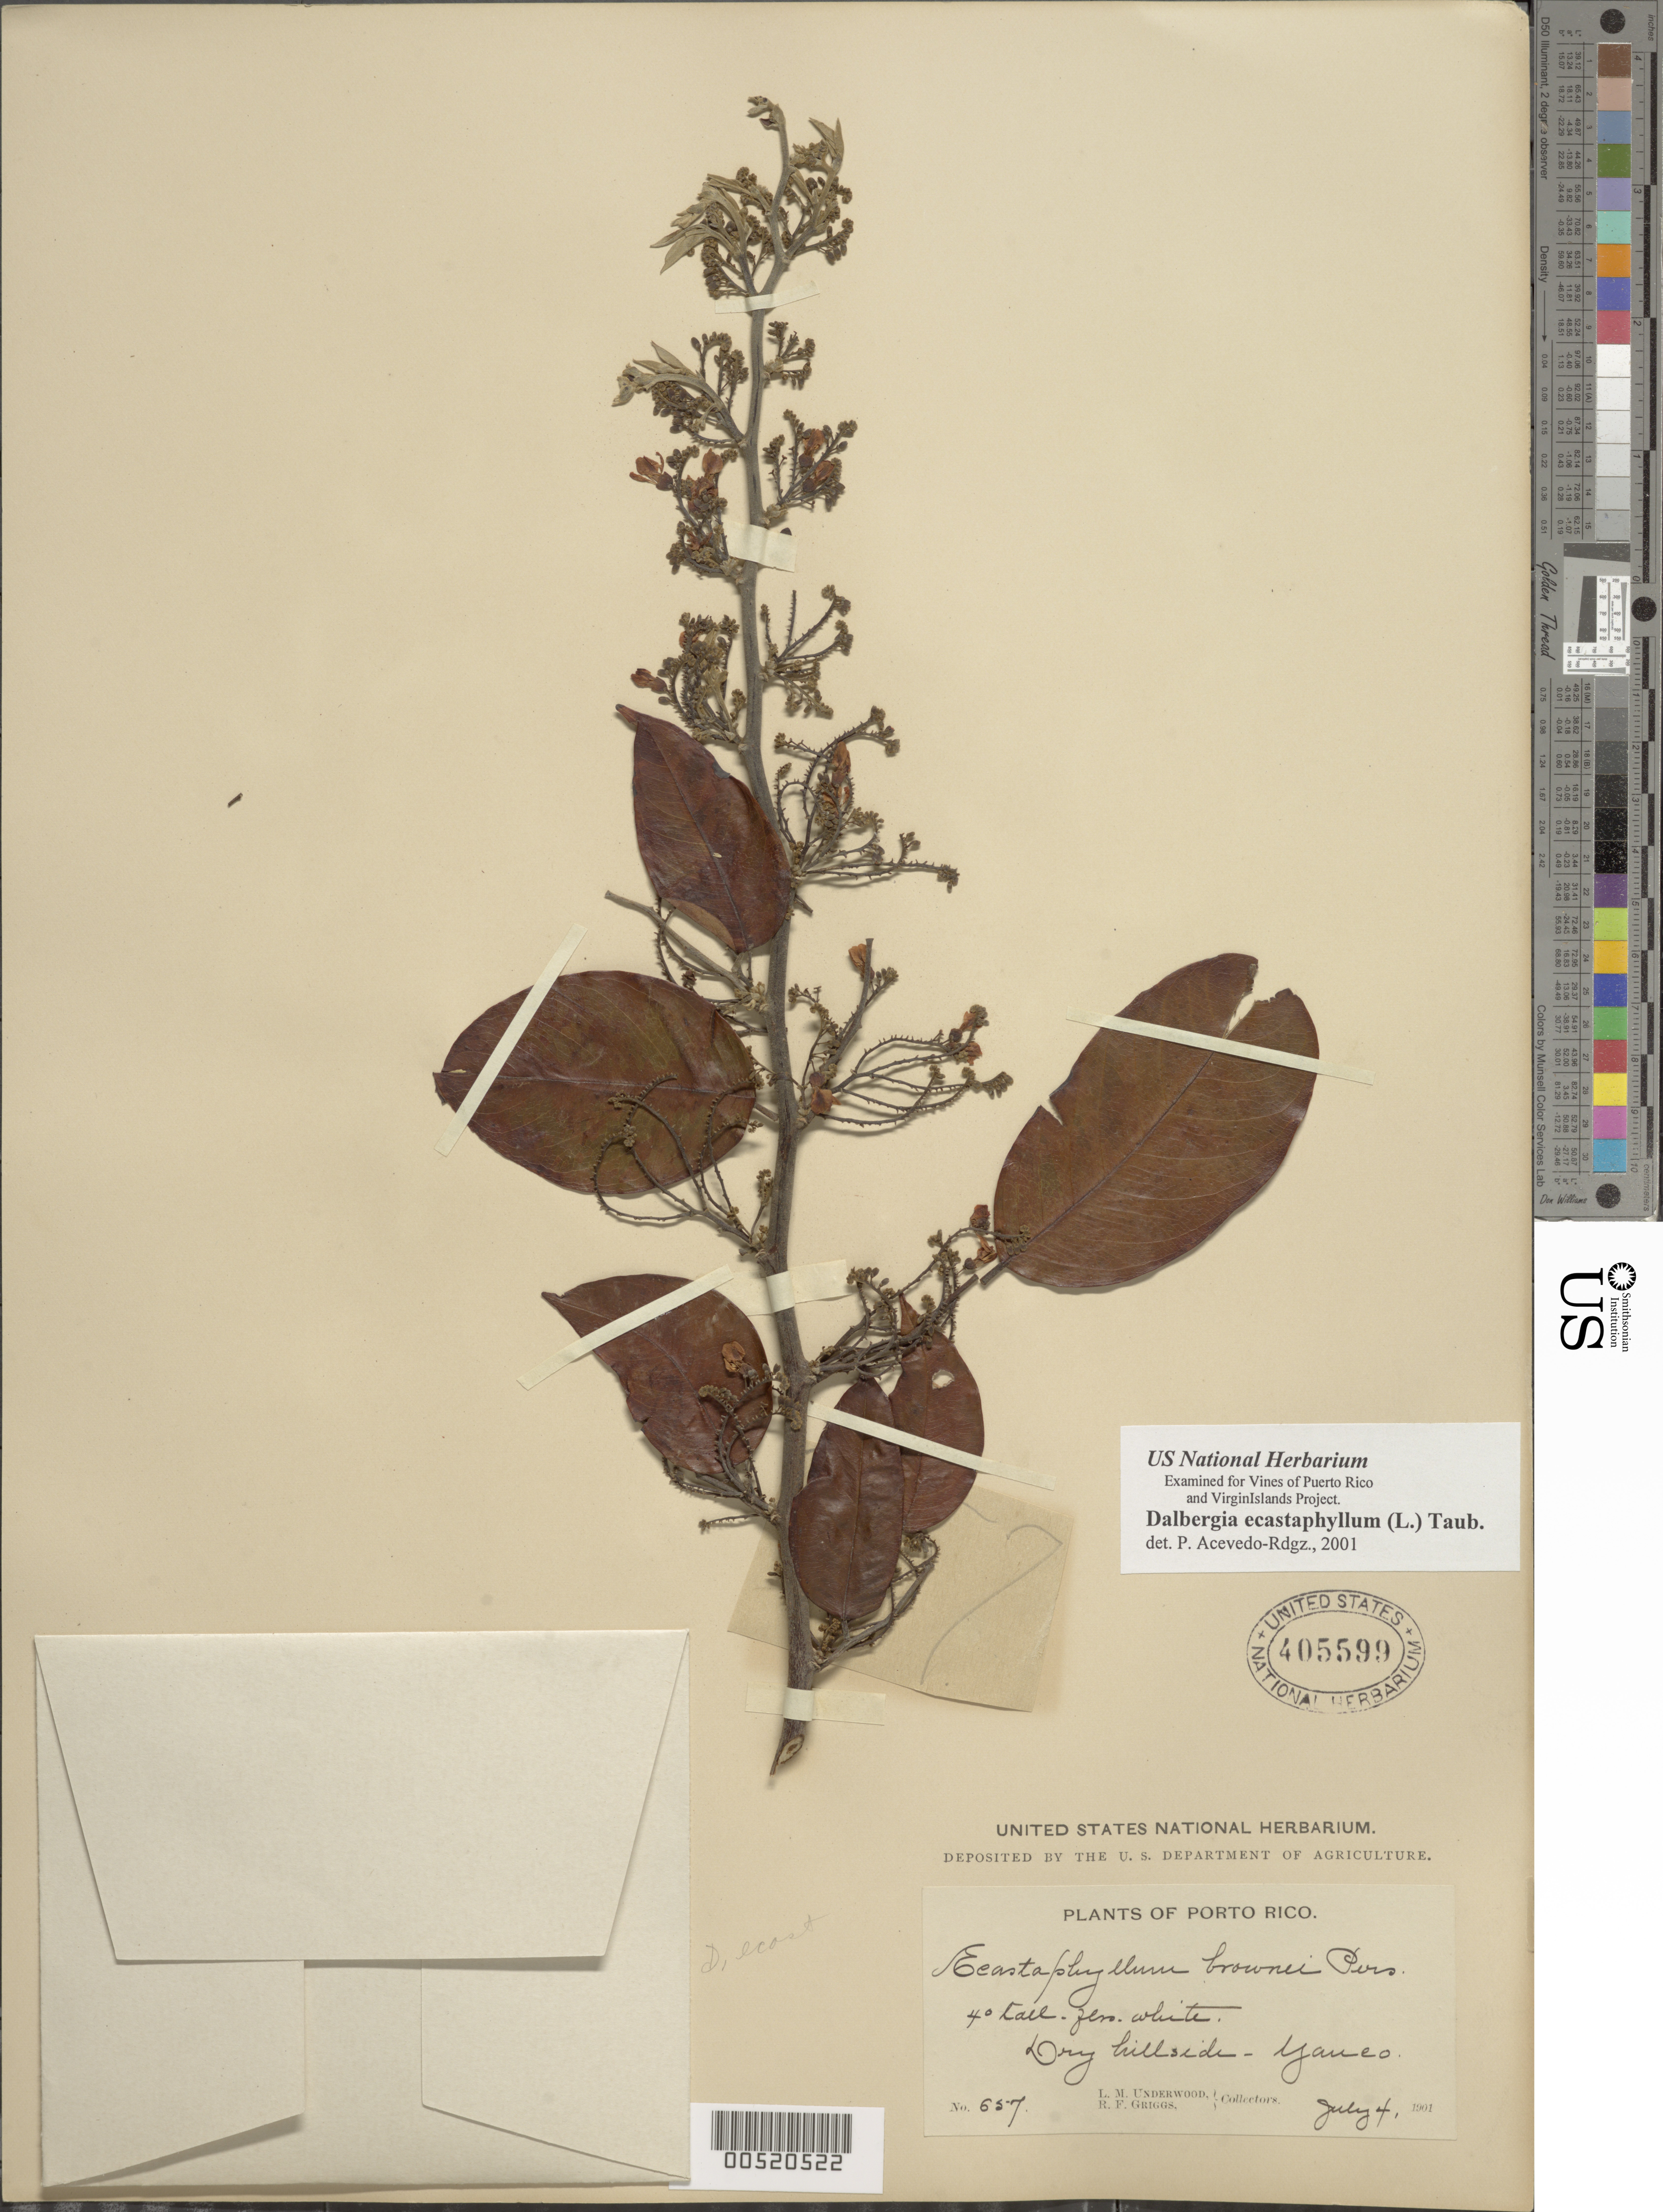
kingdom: Plantae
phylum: Tracheophyta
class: Magnoliopsida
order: Fabales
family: Fabaceae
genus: Dalbergia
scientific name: Dalbergia hecastophyllum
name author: (L.) Taub.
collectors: L. M. Underwood & R. F. Griggs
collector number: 657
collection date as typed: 04 Jul 1901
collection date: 1901-07-04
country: Puerto Rico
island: Greater Antilles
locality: Yauco. Dry hillside.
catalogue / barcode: US 405599